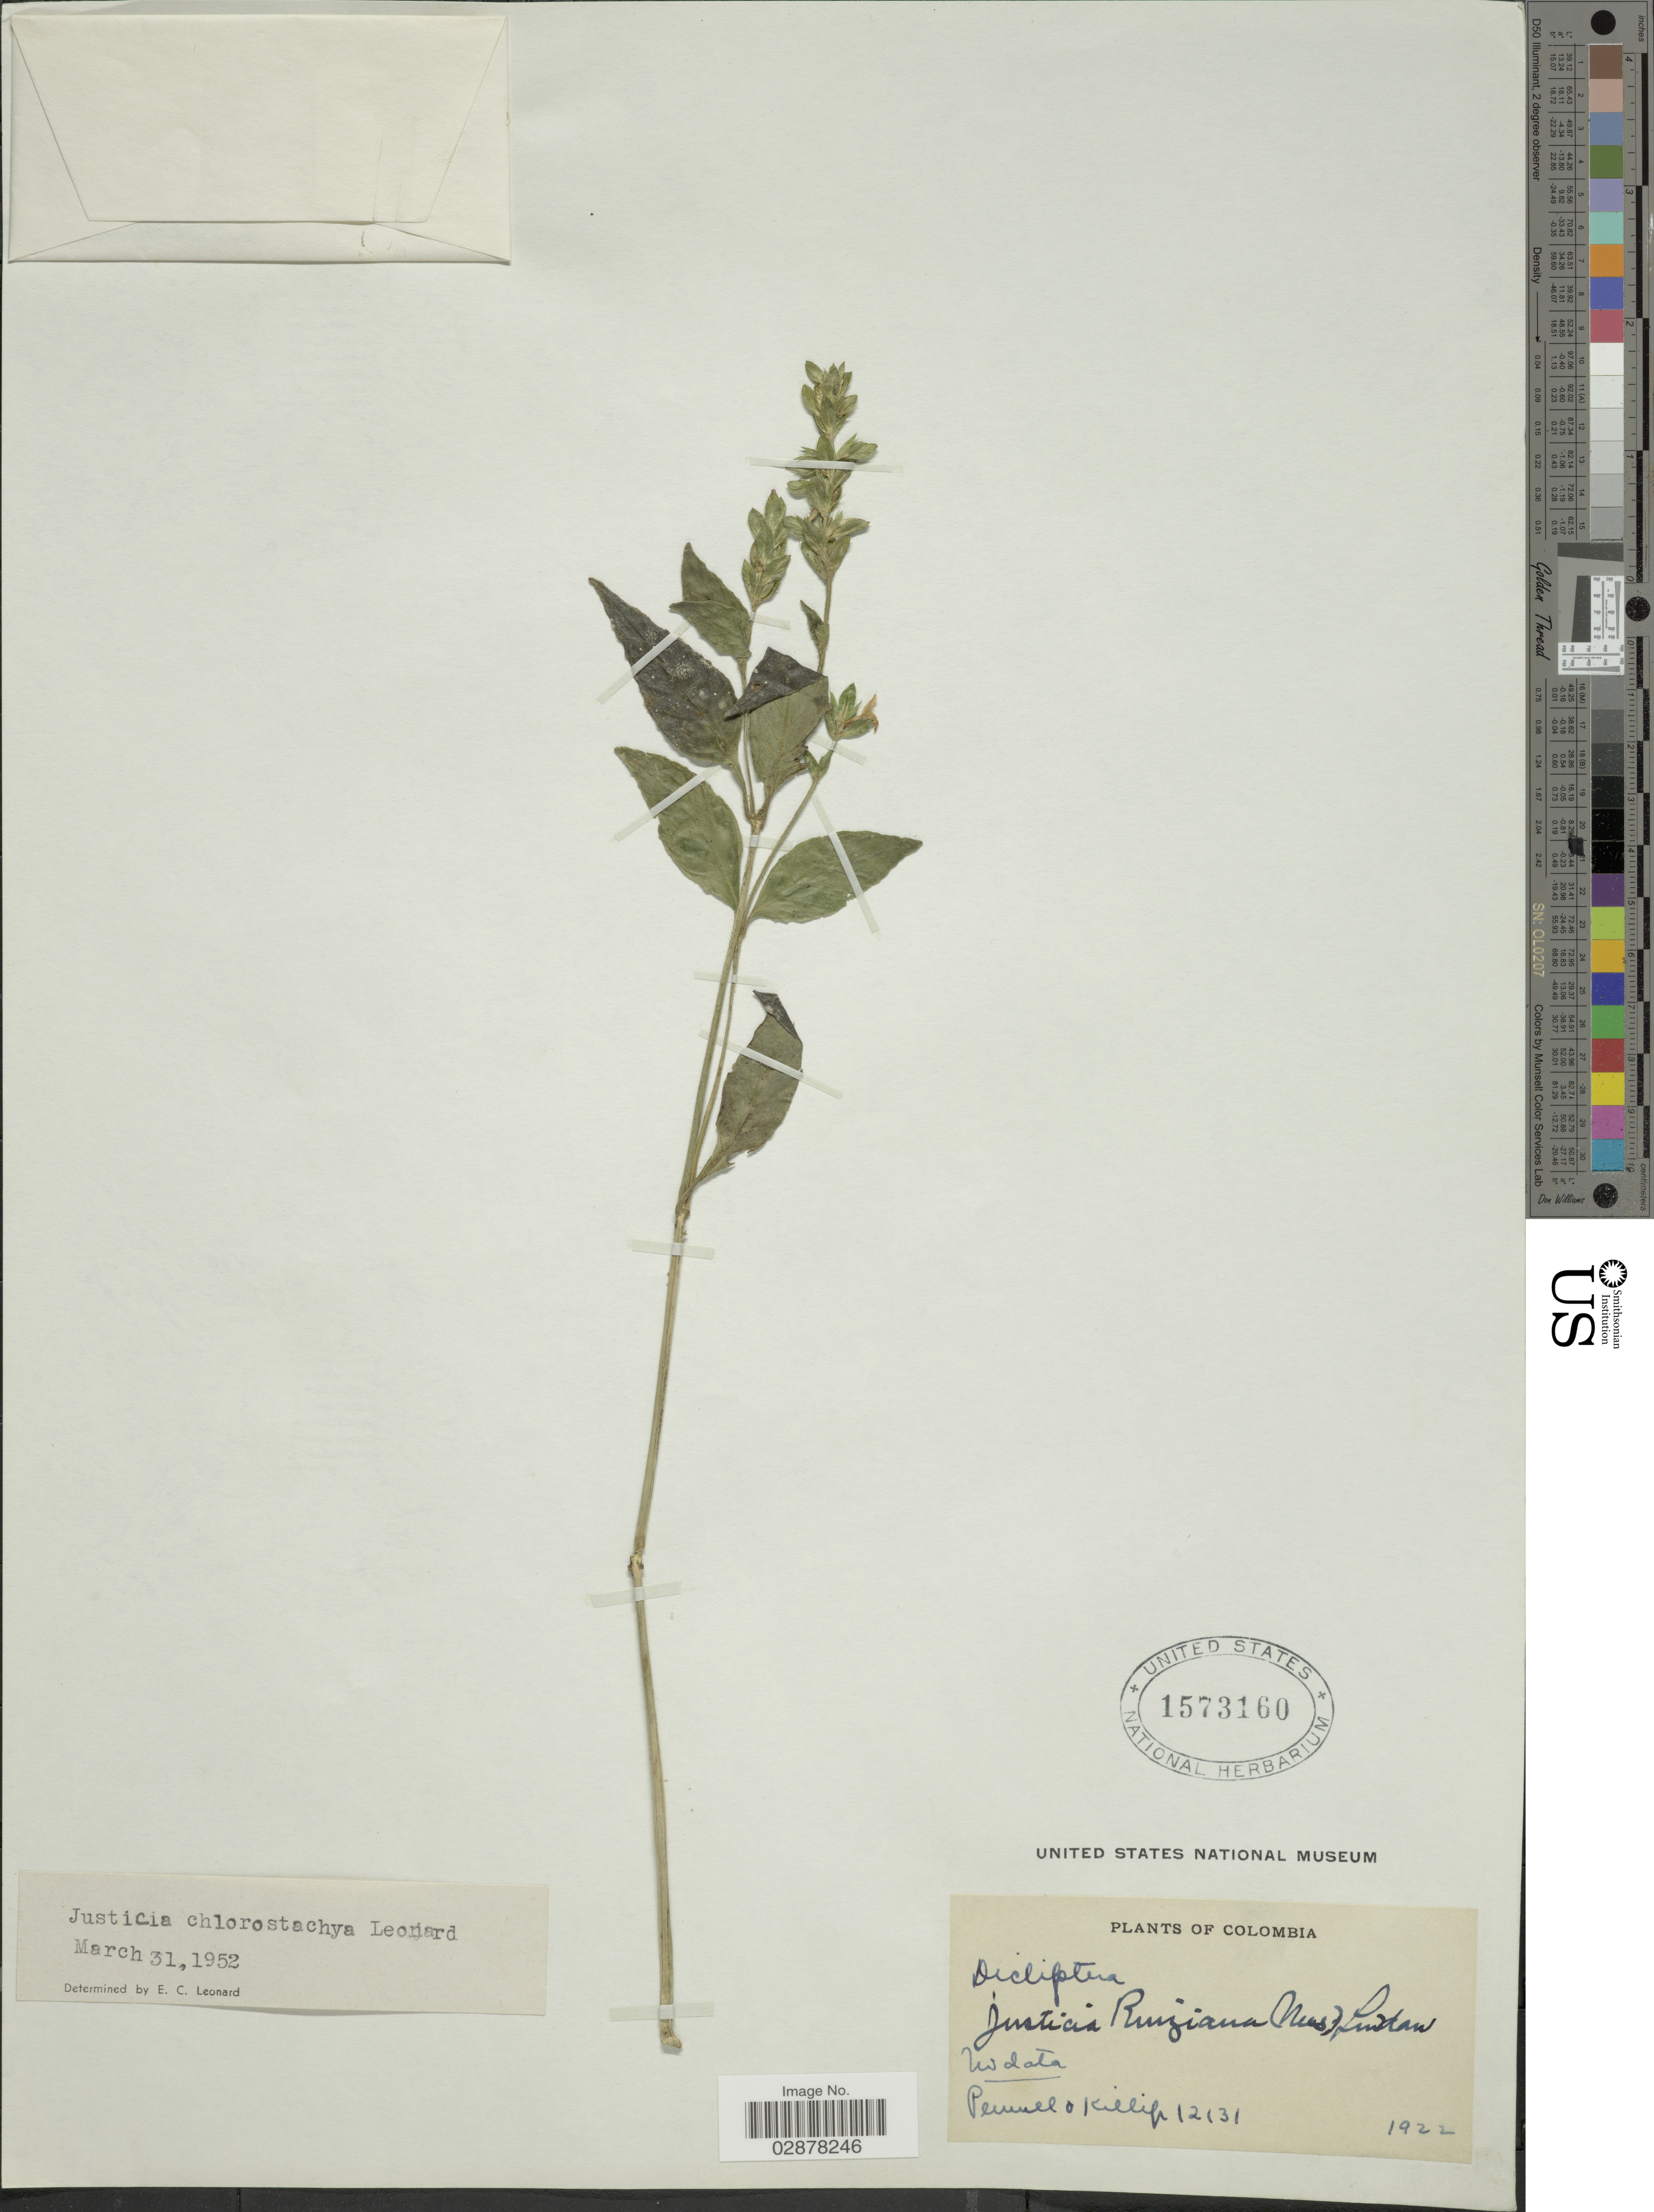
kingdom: Plantae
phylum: Tracheophyta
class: Magnoliopsida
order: Lamiales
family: Acanthaceae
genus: Justicia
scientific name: Justicia chlorostachya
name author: Leonard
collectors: -. Pennell & Killip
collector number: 12131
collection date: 1922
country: Colombia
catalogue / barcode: US 1573160